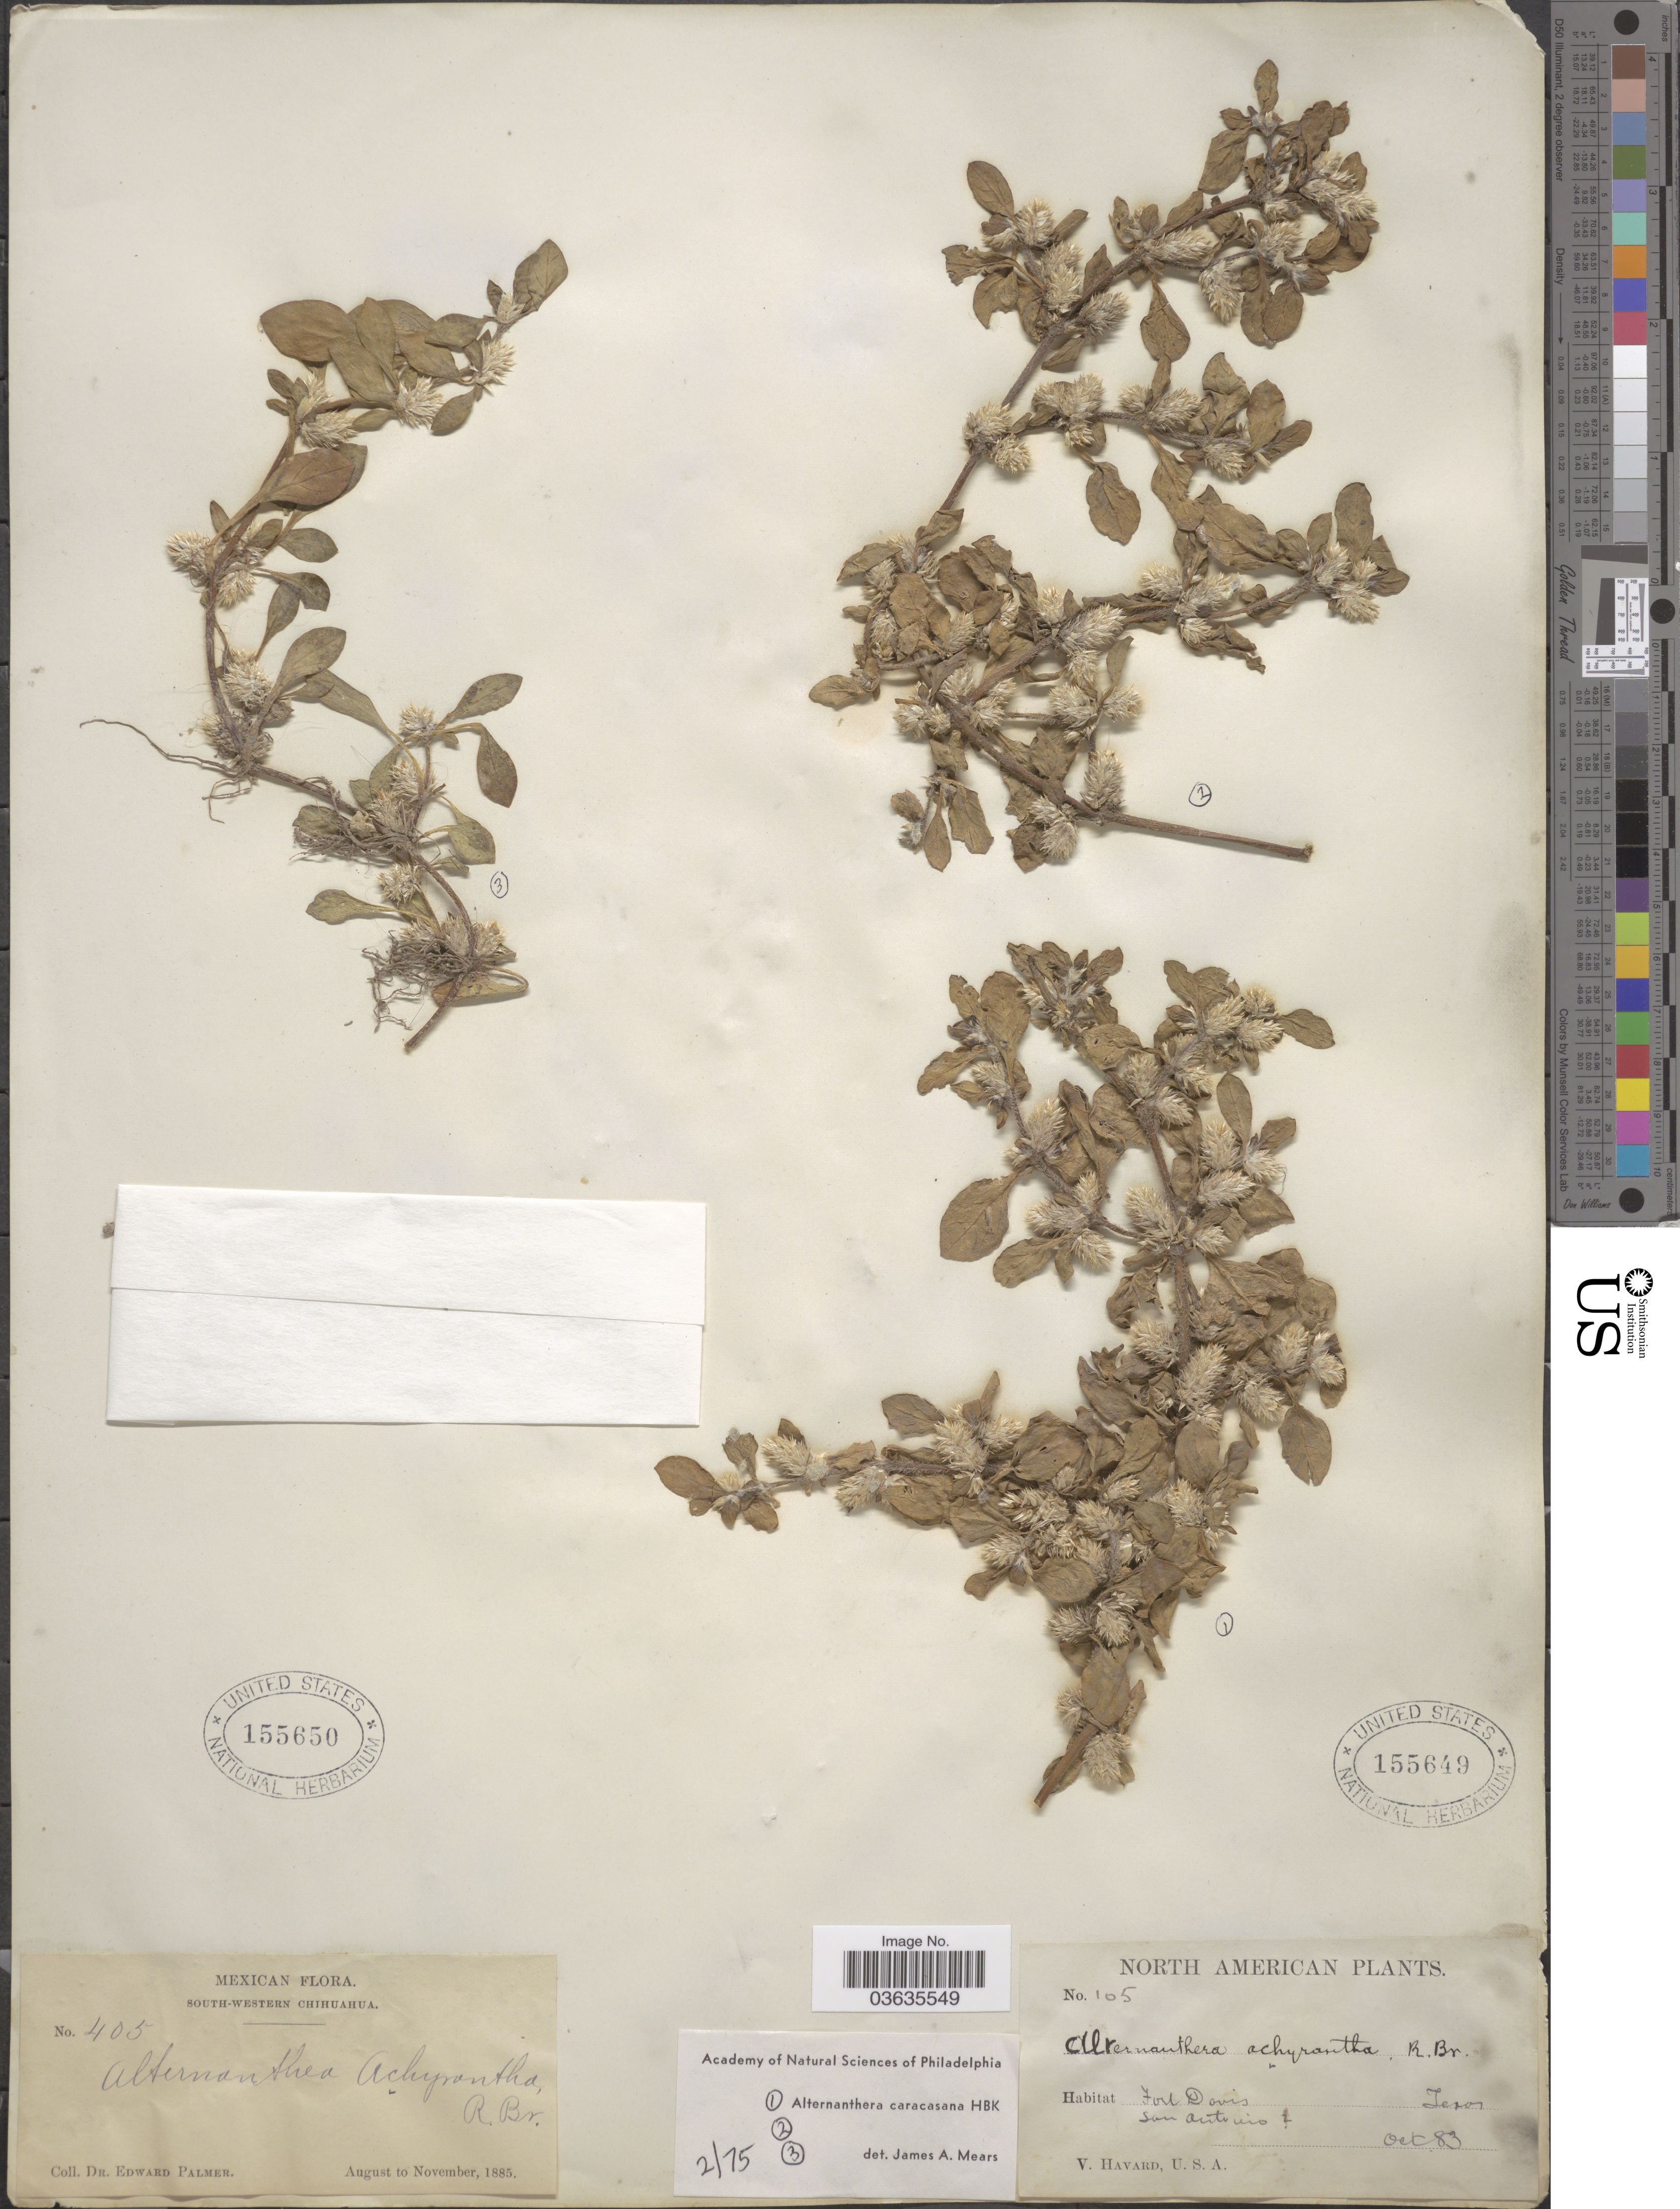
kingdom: Plantae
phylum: Tracheophyta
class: Magnoliopsida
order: Caryophyllales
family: Amaranthaceae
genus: Alternanthera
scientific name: Alternanthera caracasana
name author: Kunth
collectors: E. Palmer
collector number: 405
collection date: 1885-08/1885-11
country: Mexico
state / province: Chihuahua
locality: South-western Chihuahua.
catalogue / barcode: US 155650-2